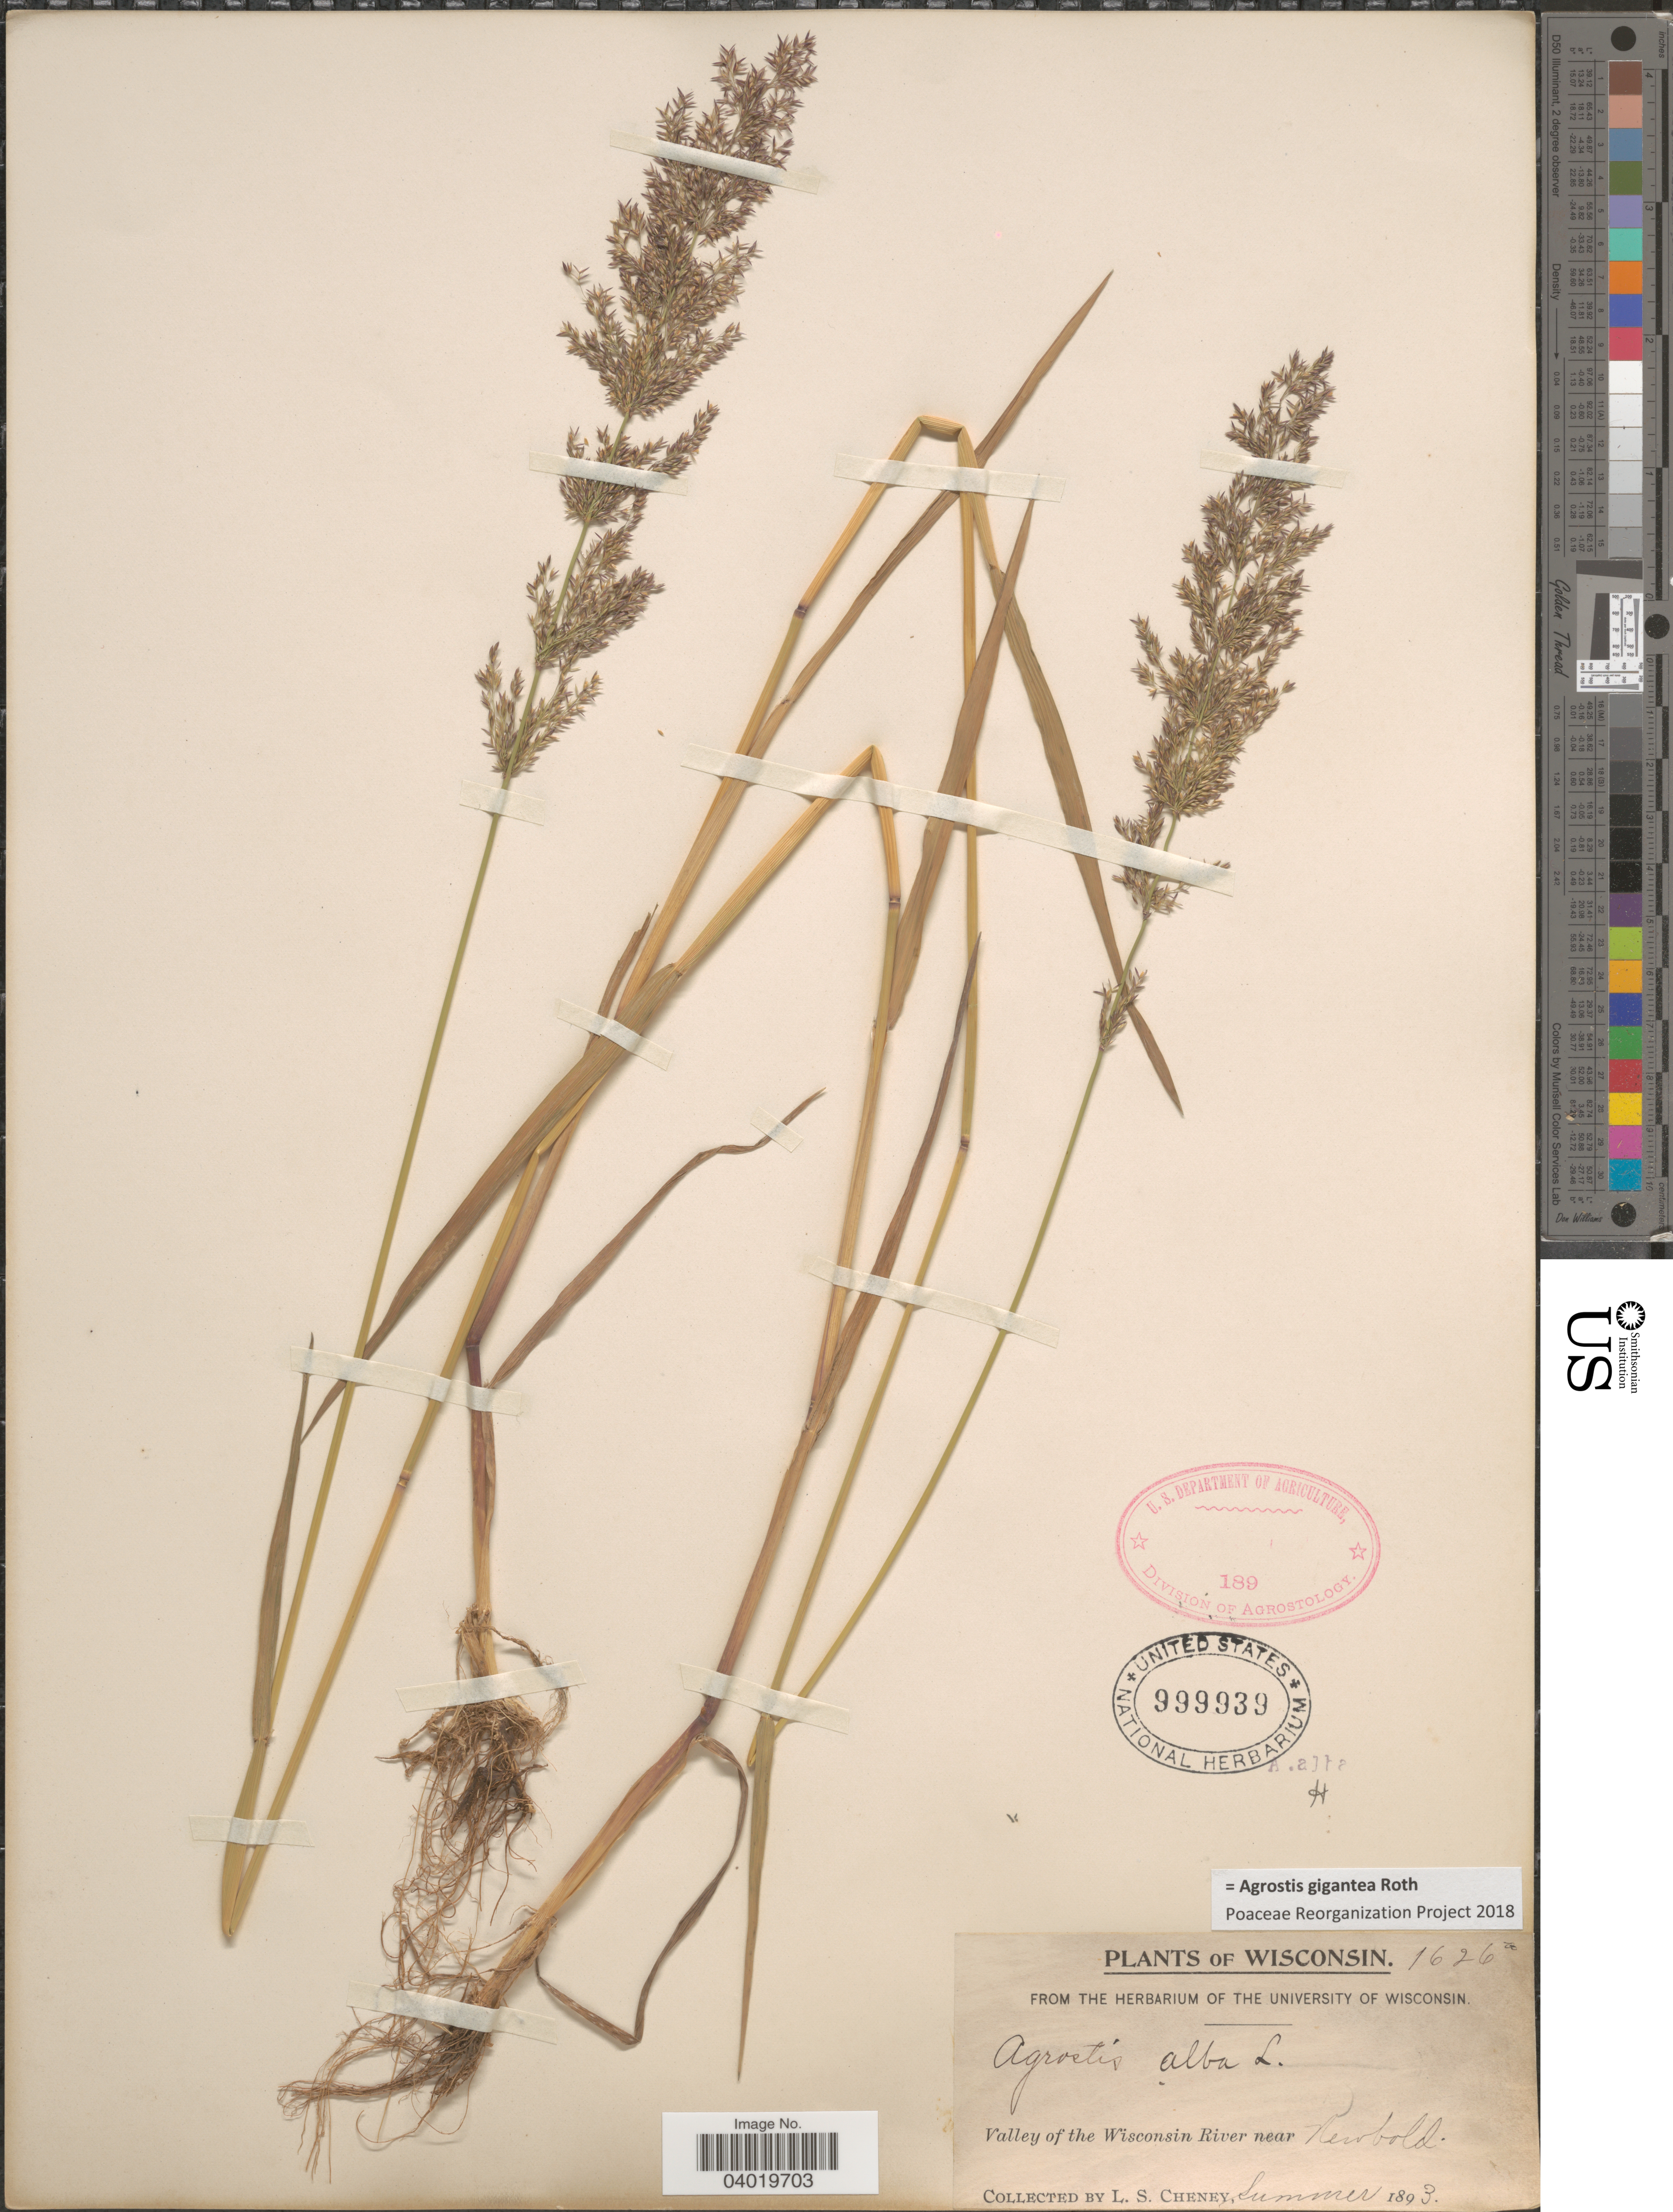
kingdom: Plantae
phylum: Tracheophyta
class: Liliopsida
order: Poales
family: Poaceae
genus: Agrostis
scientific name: Agrostis gigantea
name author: Roth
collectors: L. Cheney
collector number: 1626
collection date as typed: Summer 1893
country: United States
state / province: Wisconsin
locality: Valley of the Wisconsin River near Newbold.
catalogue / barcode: US 999939